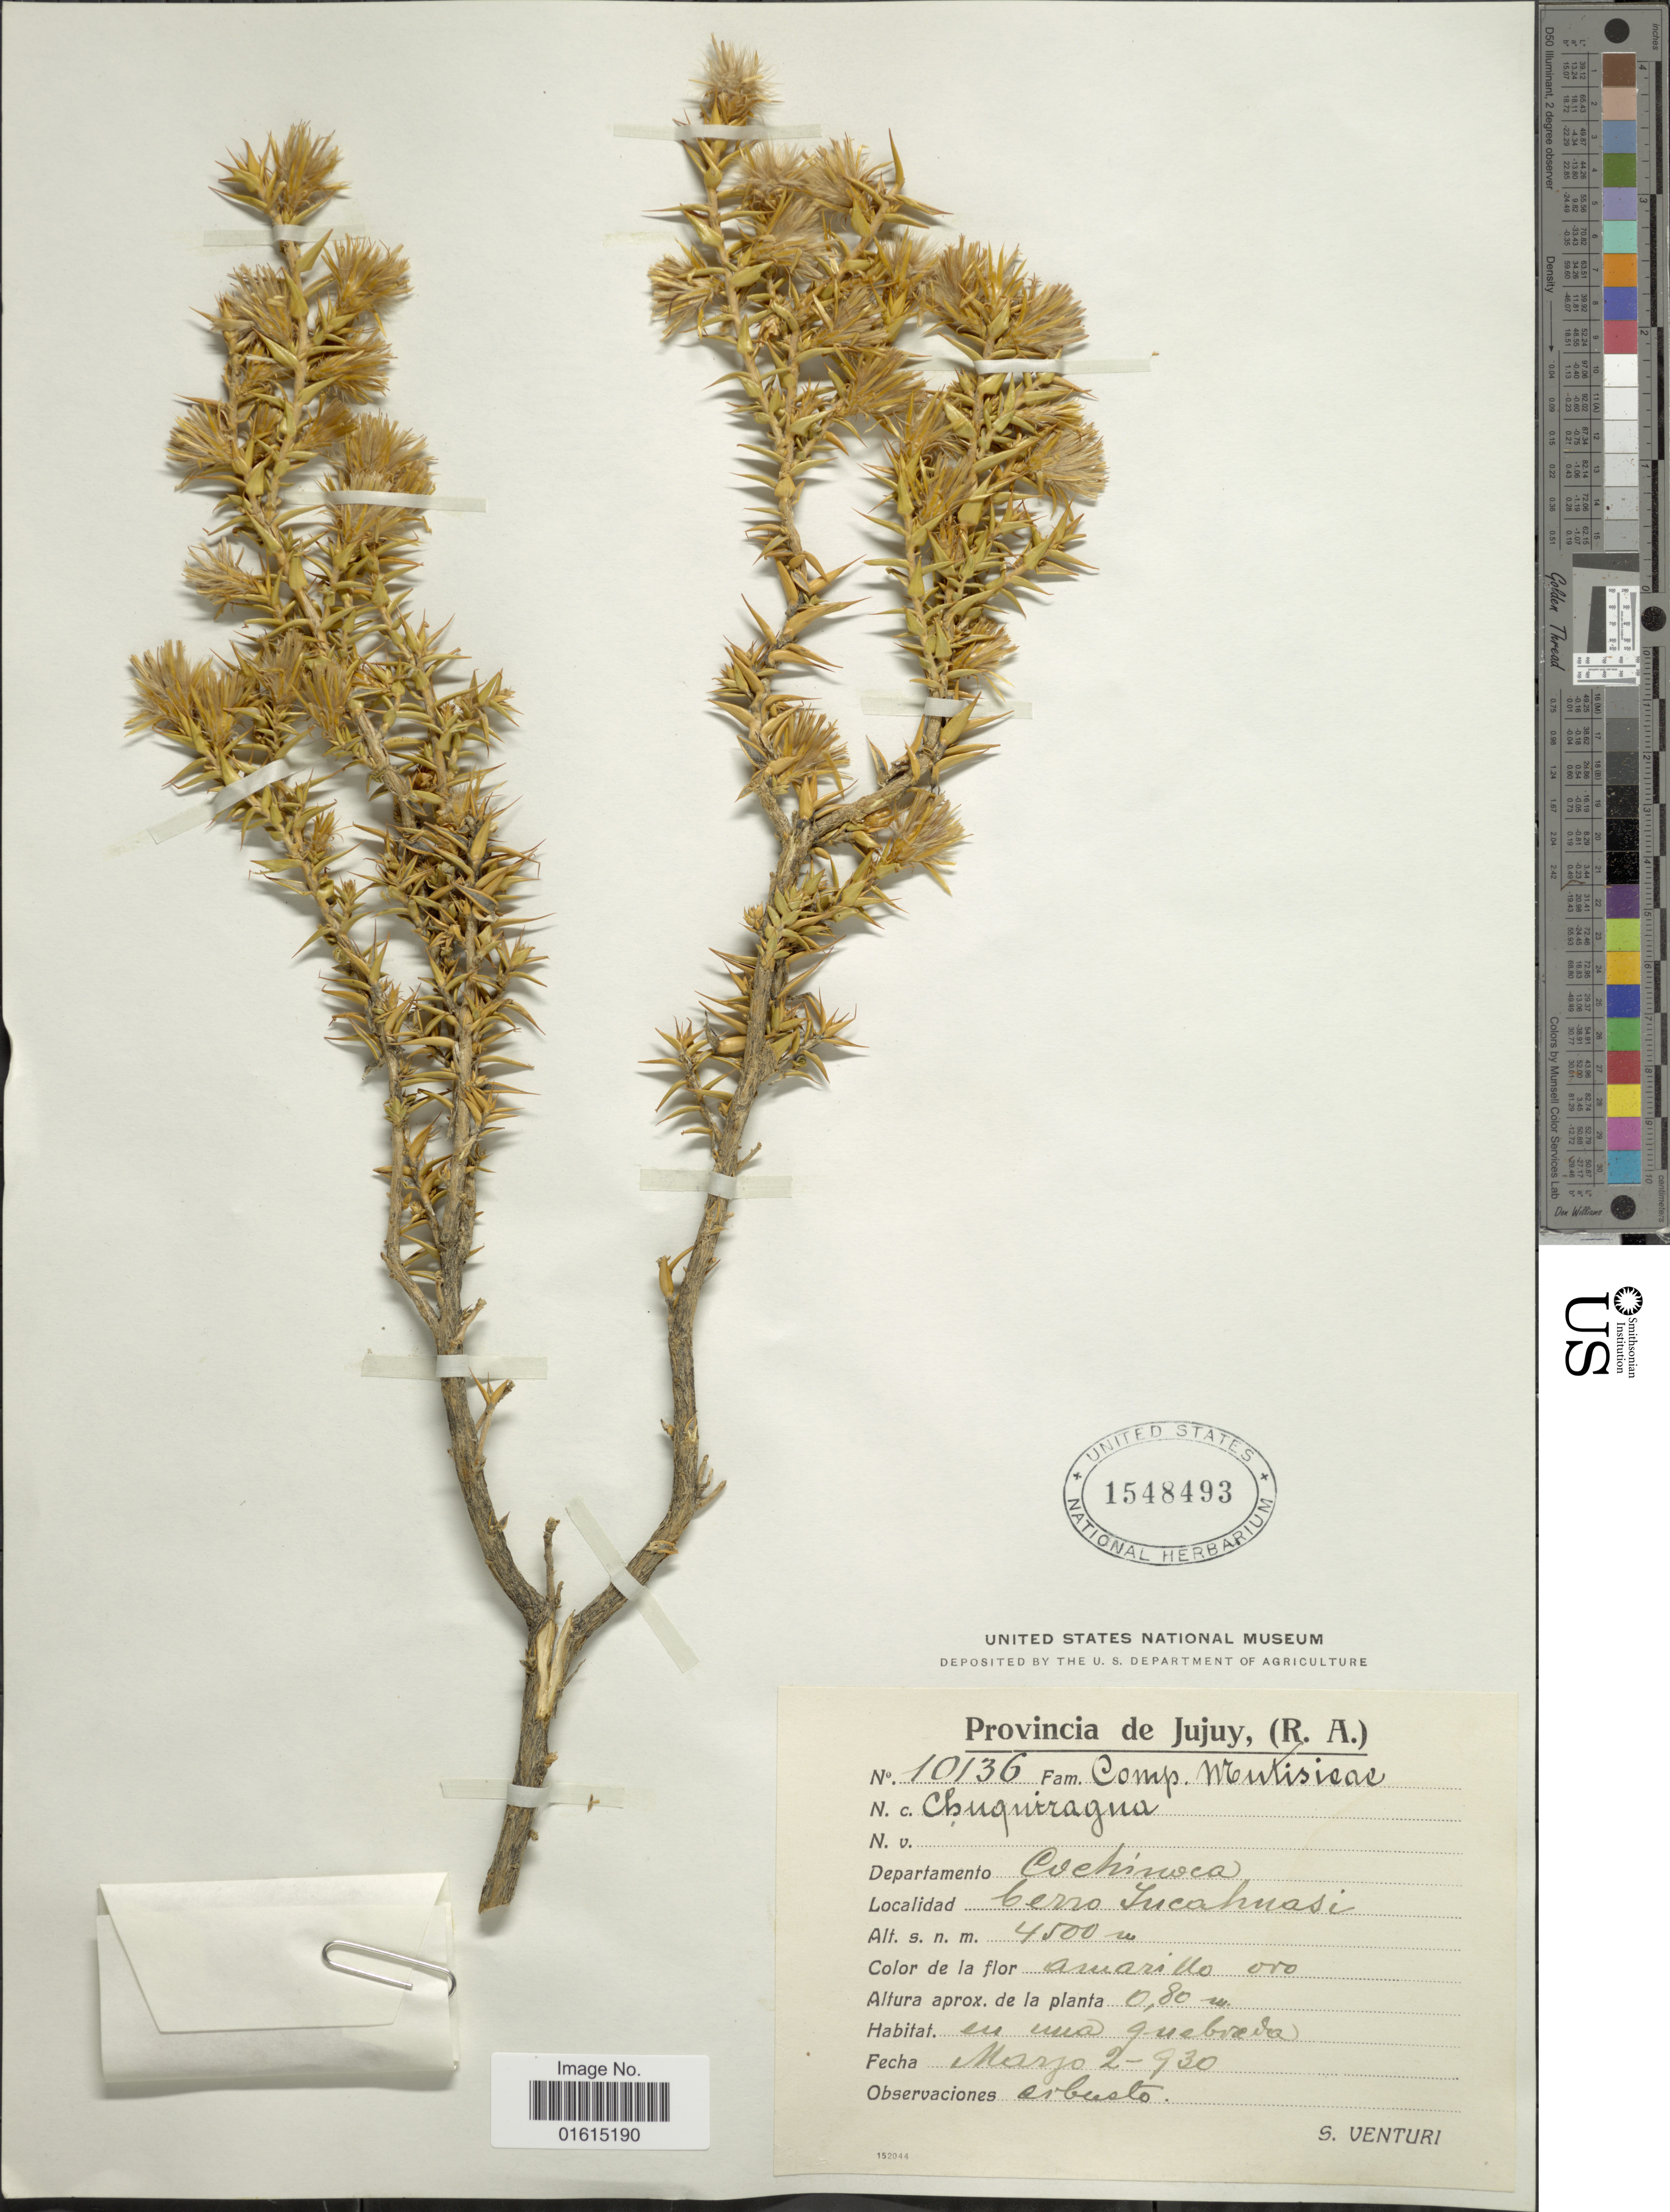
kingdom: Plantae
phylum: Tracheophyta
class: Magnoliopsida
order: Asterales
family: Asteraceae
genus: Chuquiraga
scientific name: Chuquiraga sp.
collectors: S. Venturi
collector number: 10136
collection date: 1930-03-02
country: Argentina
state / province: Jujuy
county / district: Cochinoca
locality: Cerro Incahuasi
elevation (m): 4500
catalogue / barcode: US 1548493